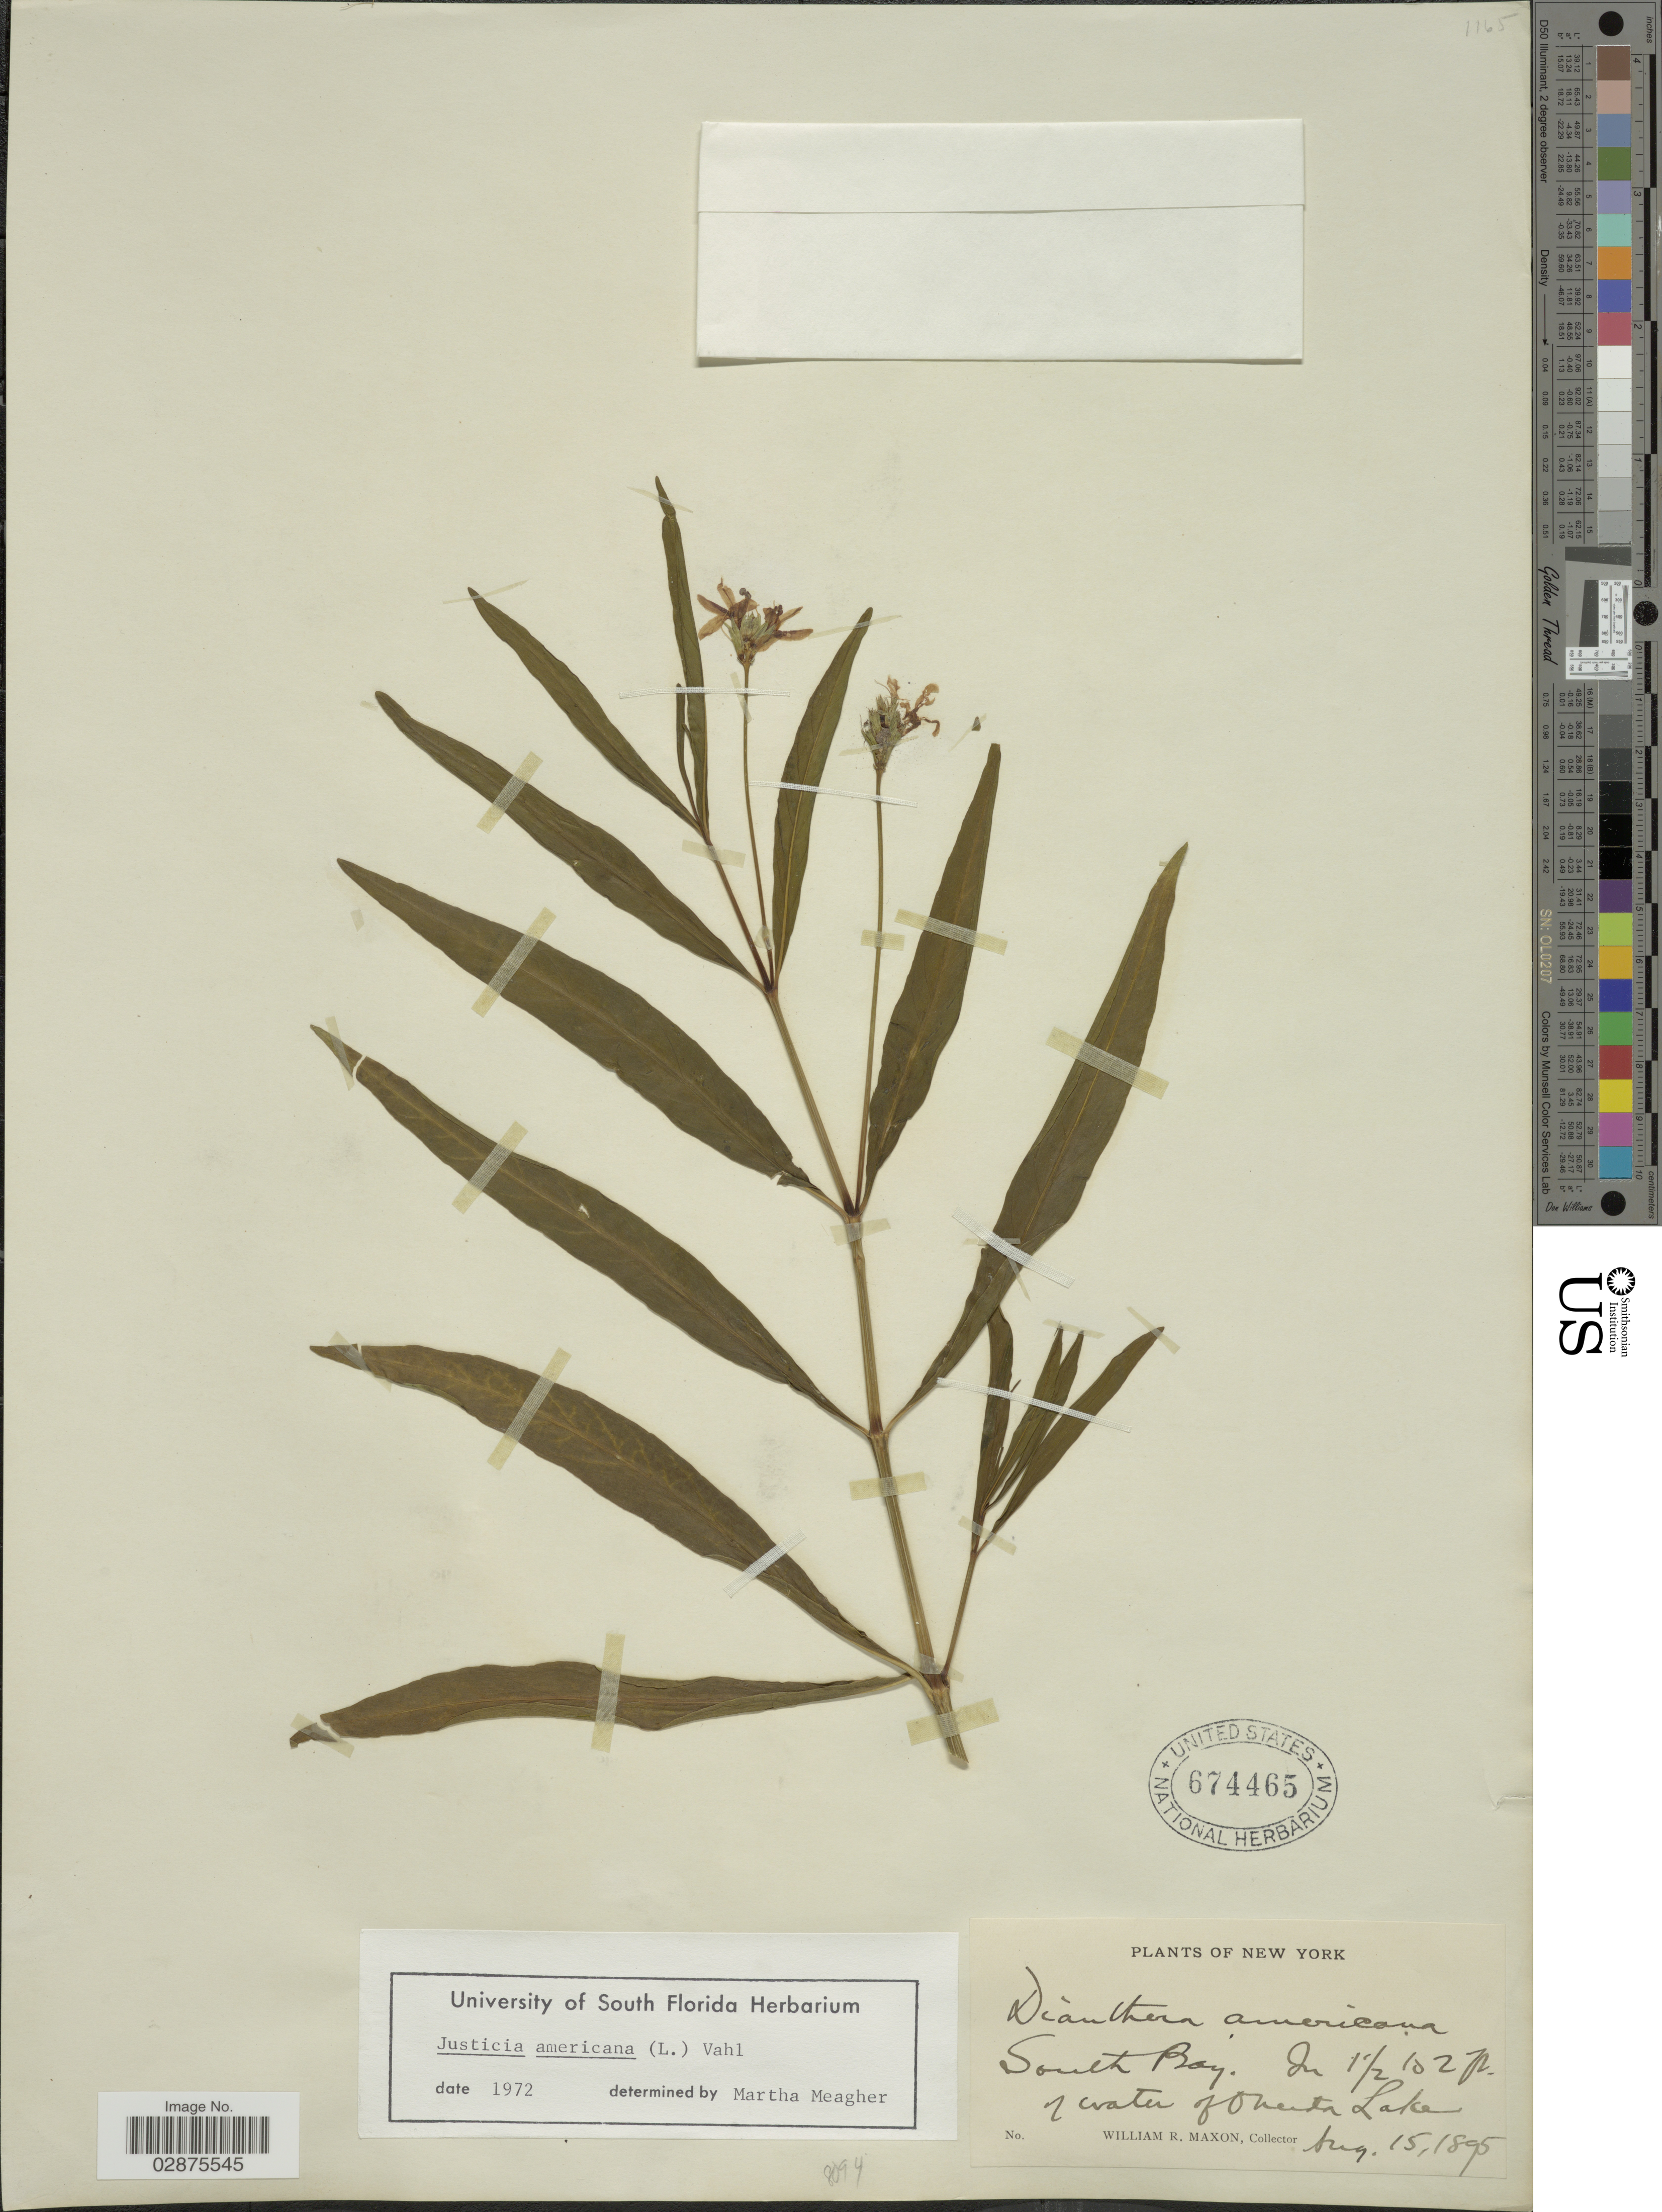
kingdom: Plantae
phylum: Tracheophyta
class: Magnoliopsida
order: Lamiales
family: Acanthaceae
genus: Justicia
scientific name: Justicia americana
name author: (L.) Vahl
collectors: W. R. Maxon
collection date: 1895-08-15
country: United States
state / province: New York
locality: South Bay. In 1½ to 2 km of water of Oneda Lake.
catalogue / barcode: US 674465